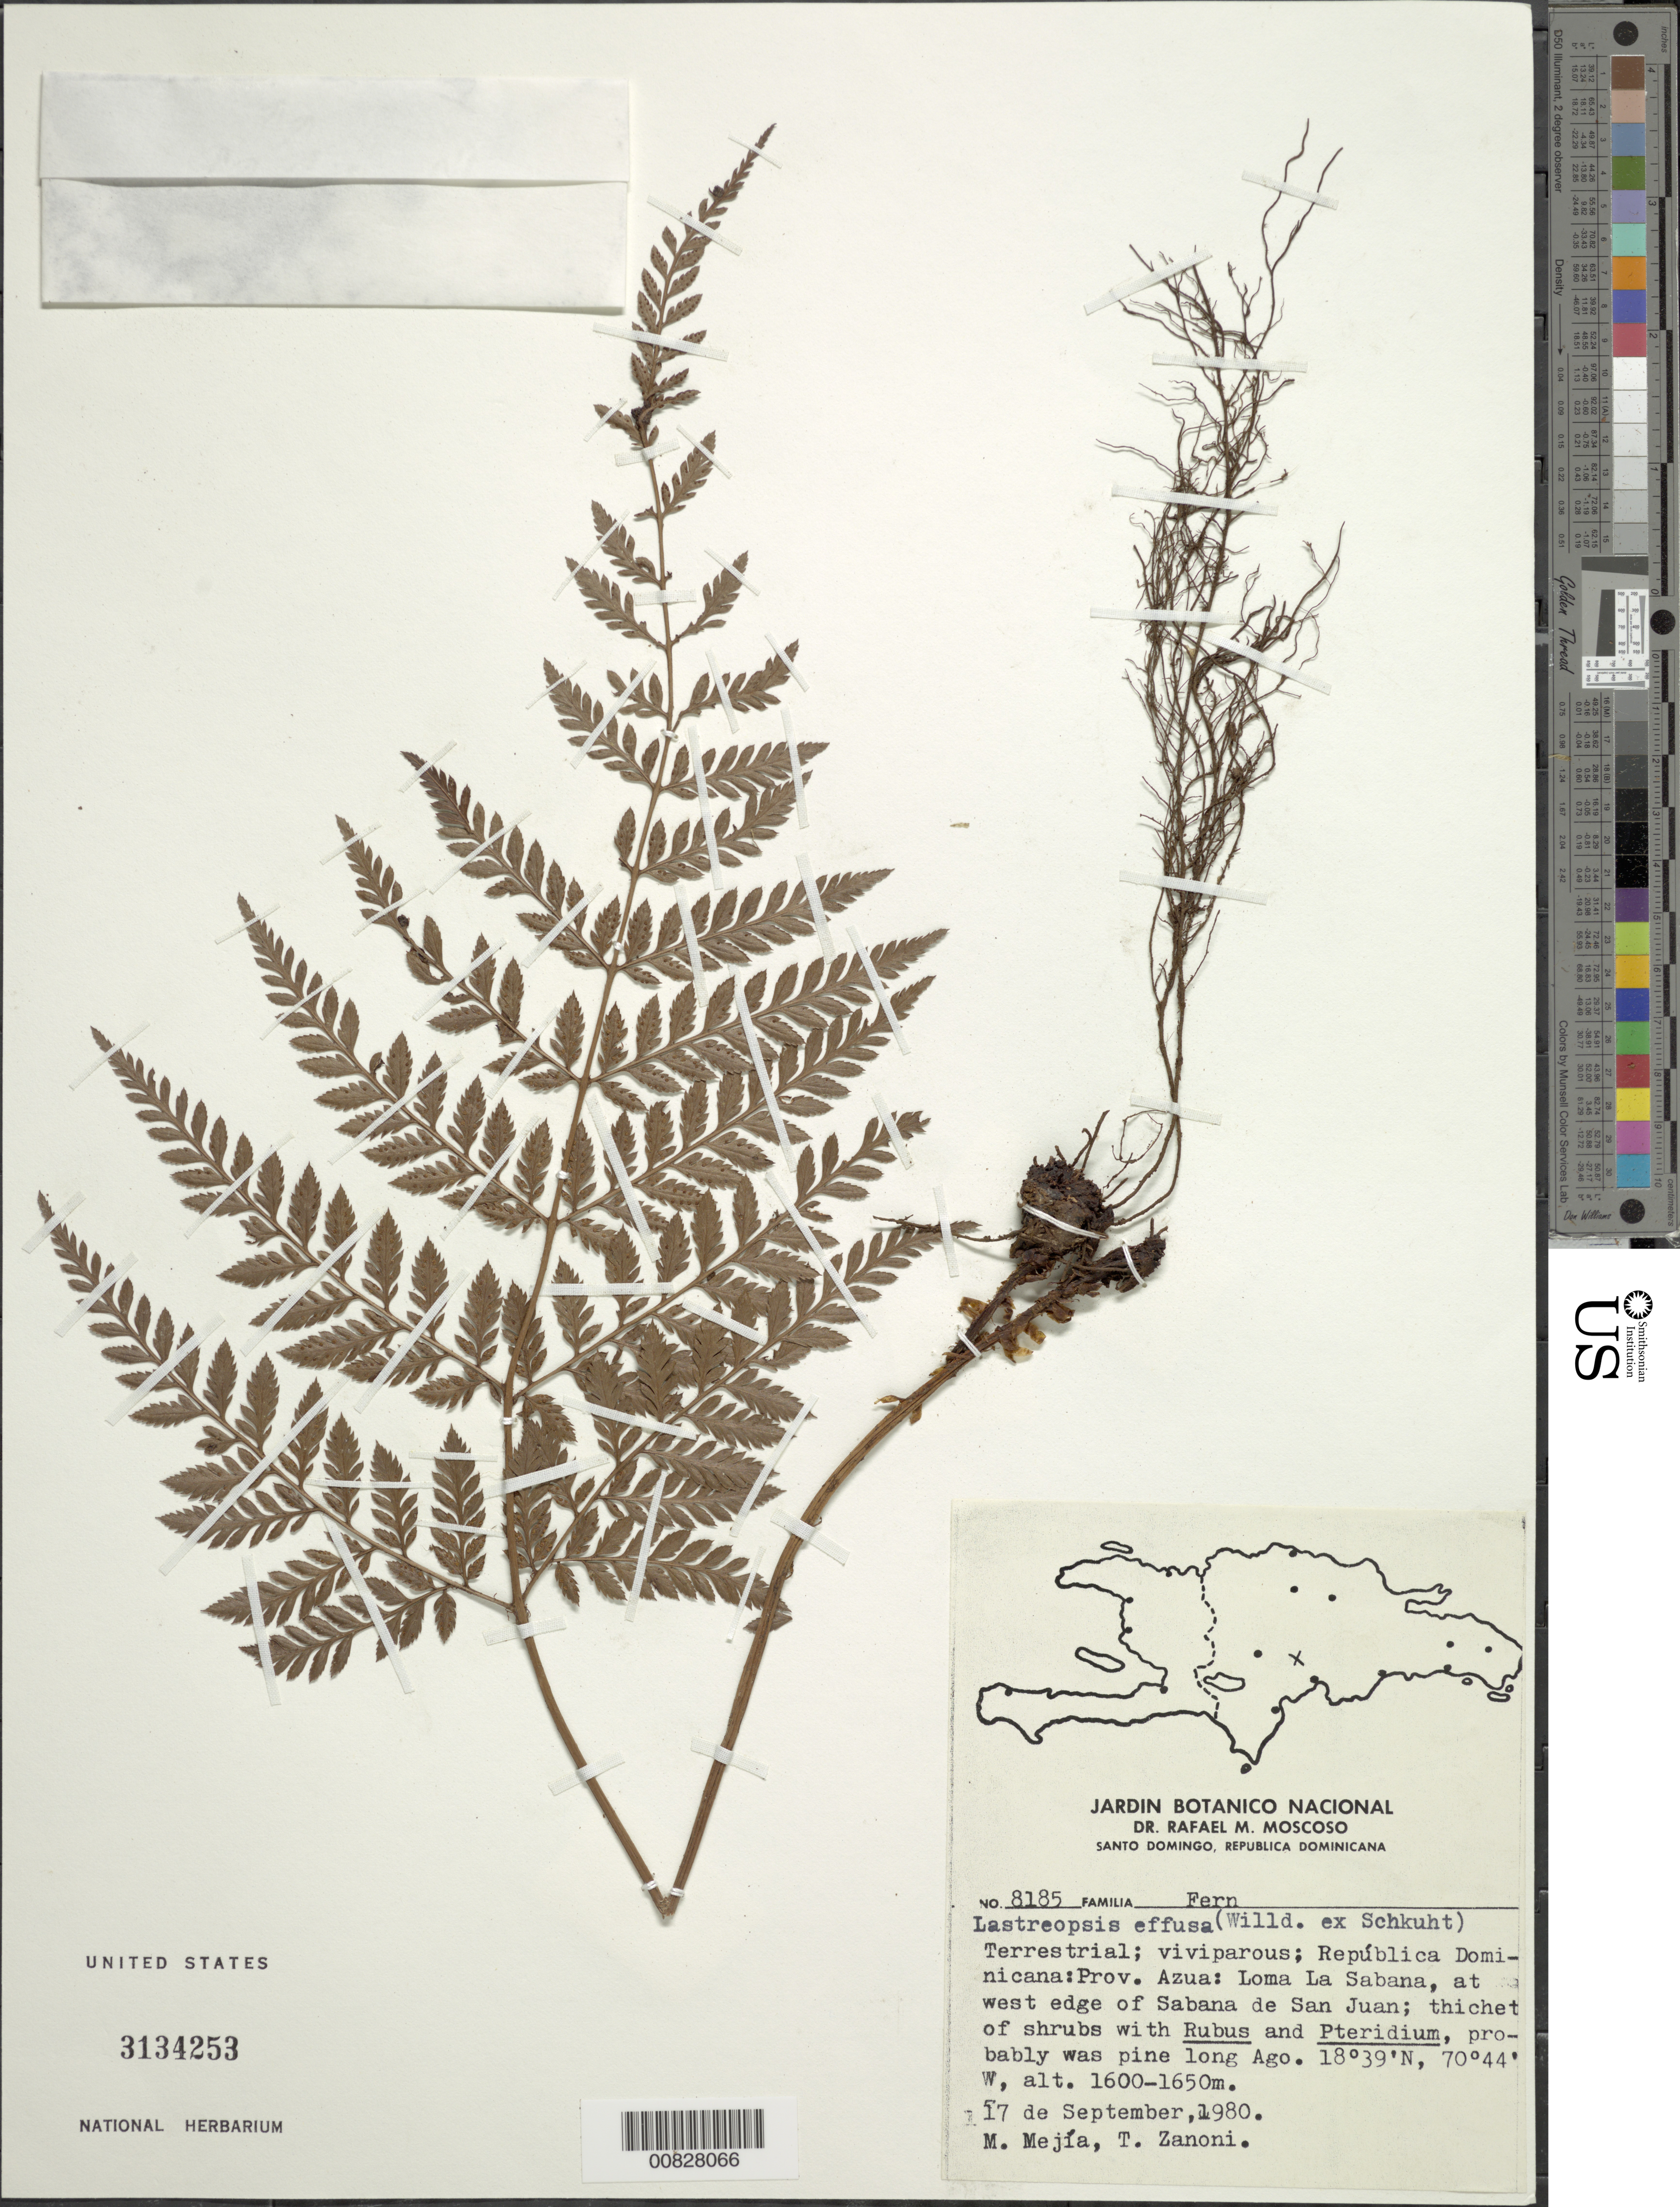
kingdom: Plantae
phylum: Tracheophyta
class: Polypodiopsida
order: Polypodiales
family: Dryopteridaceae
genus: Parapolystichum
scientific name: Parapolystichum effusum var. effusum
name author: (Sw.) Ching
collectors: M. Mejia & T. A. Zanoni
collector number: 8185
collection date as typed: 17 Sep 1980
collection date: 1980-09-17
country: Dominican Republic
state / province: Azua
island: Hispaniola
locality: Loma La Sabana, W edge of Sabana de San Juan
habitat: Thicket of shrubs with Rubus and Pteridium, probably was pine long ago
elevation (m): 1600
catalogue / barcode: US 3134253